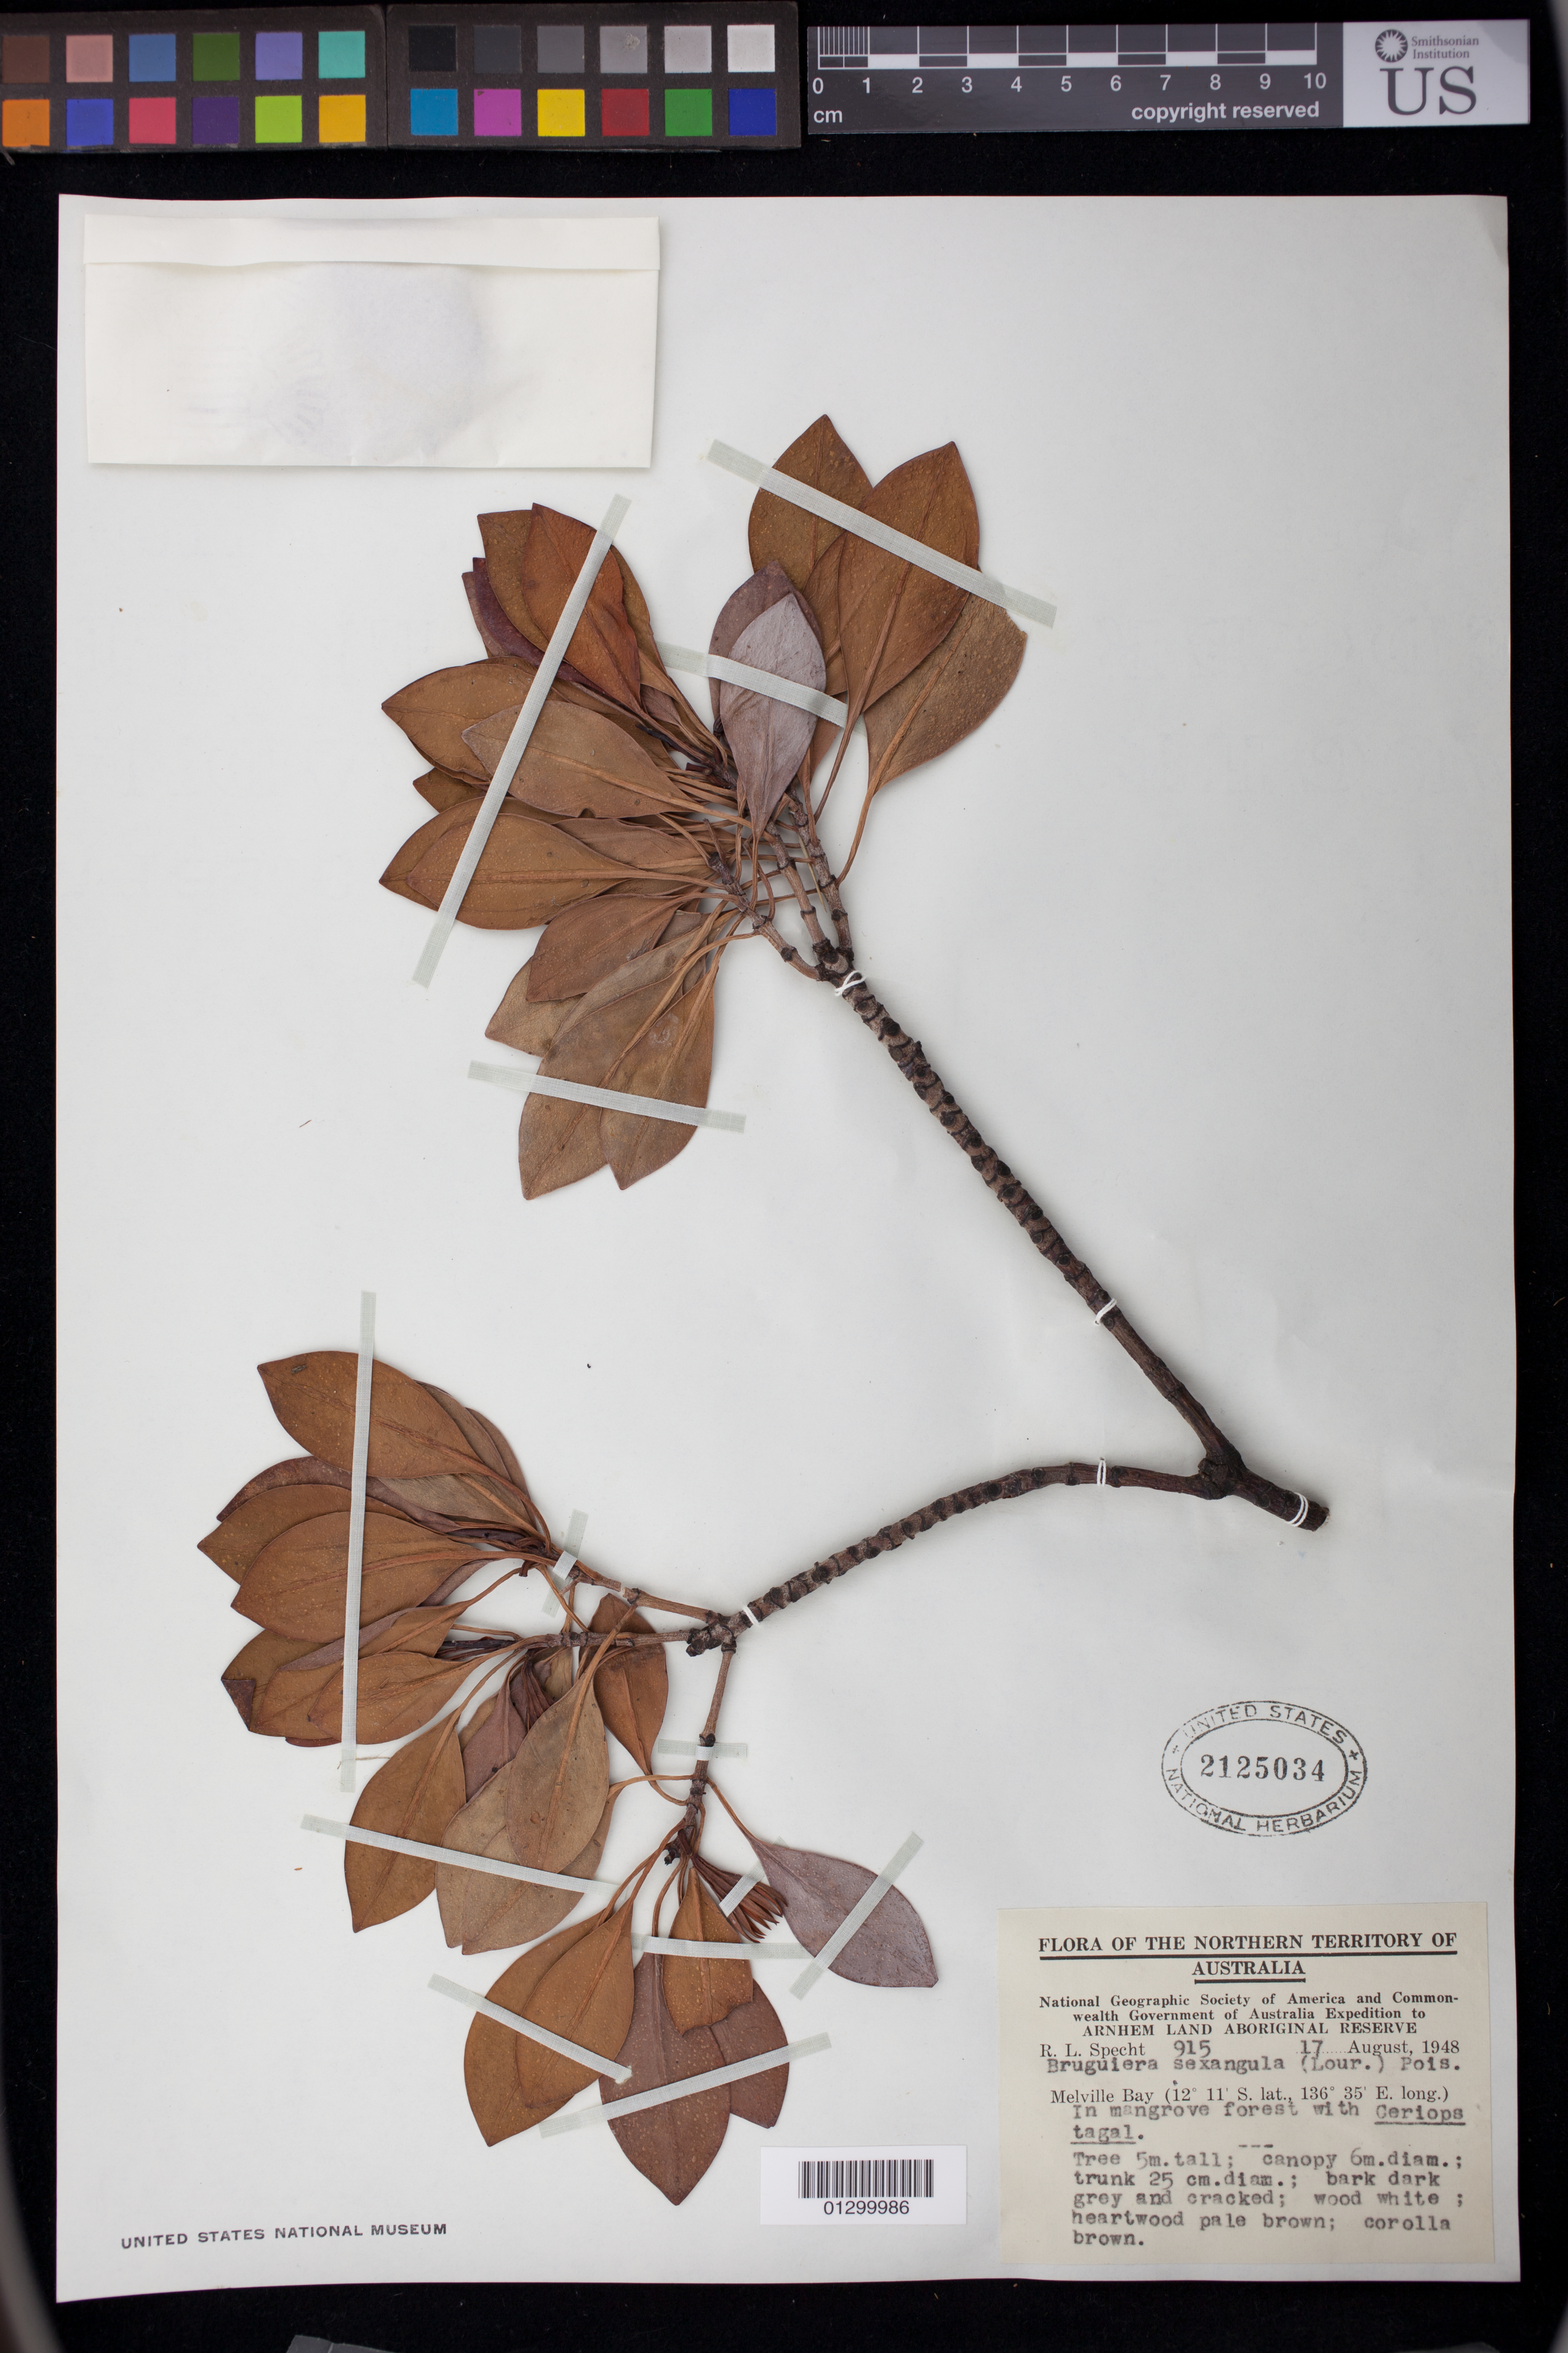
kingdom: Plantae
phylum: Tracheophyta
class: Magnoliopsida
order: Malpighiales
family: Rhizophoraceae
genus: Bruguiera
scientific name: Bruguiera sexangula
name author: (Lour.) Poir.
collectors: R. L. Specht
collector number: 915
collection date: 1948-08-17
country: Australia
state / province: Northern Territory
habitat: In mangrove forest with Ceriops tagal.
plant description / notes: Tree 5 m. tall; canopy 6 m. diam.; trunk 25 cm. diam.; bark dark grey and cracked; wood white; heartwood pale brown; corolla brown.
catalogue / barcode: US 2125034